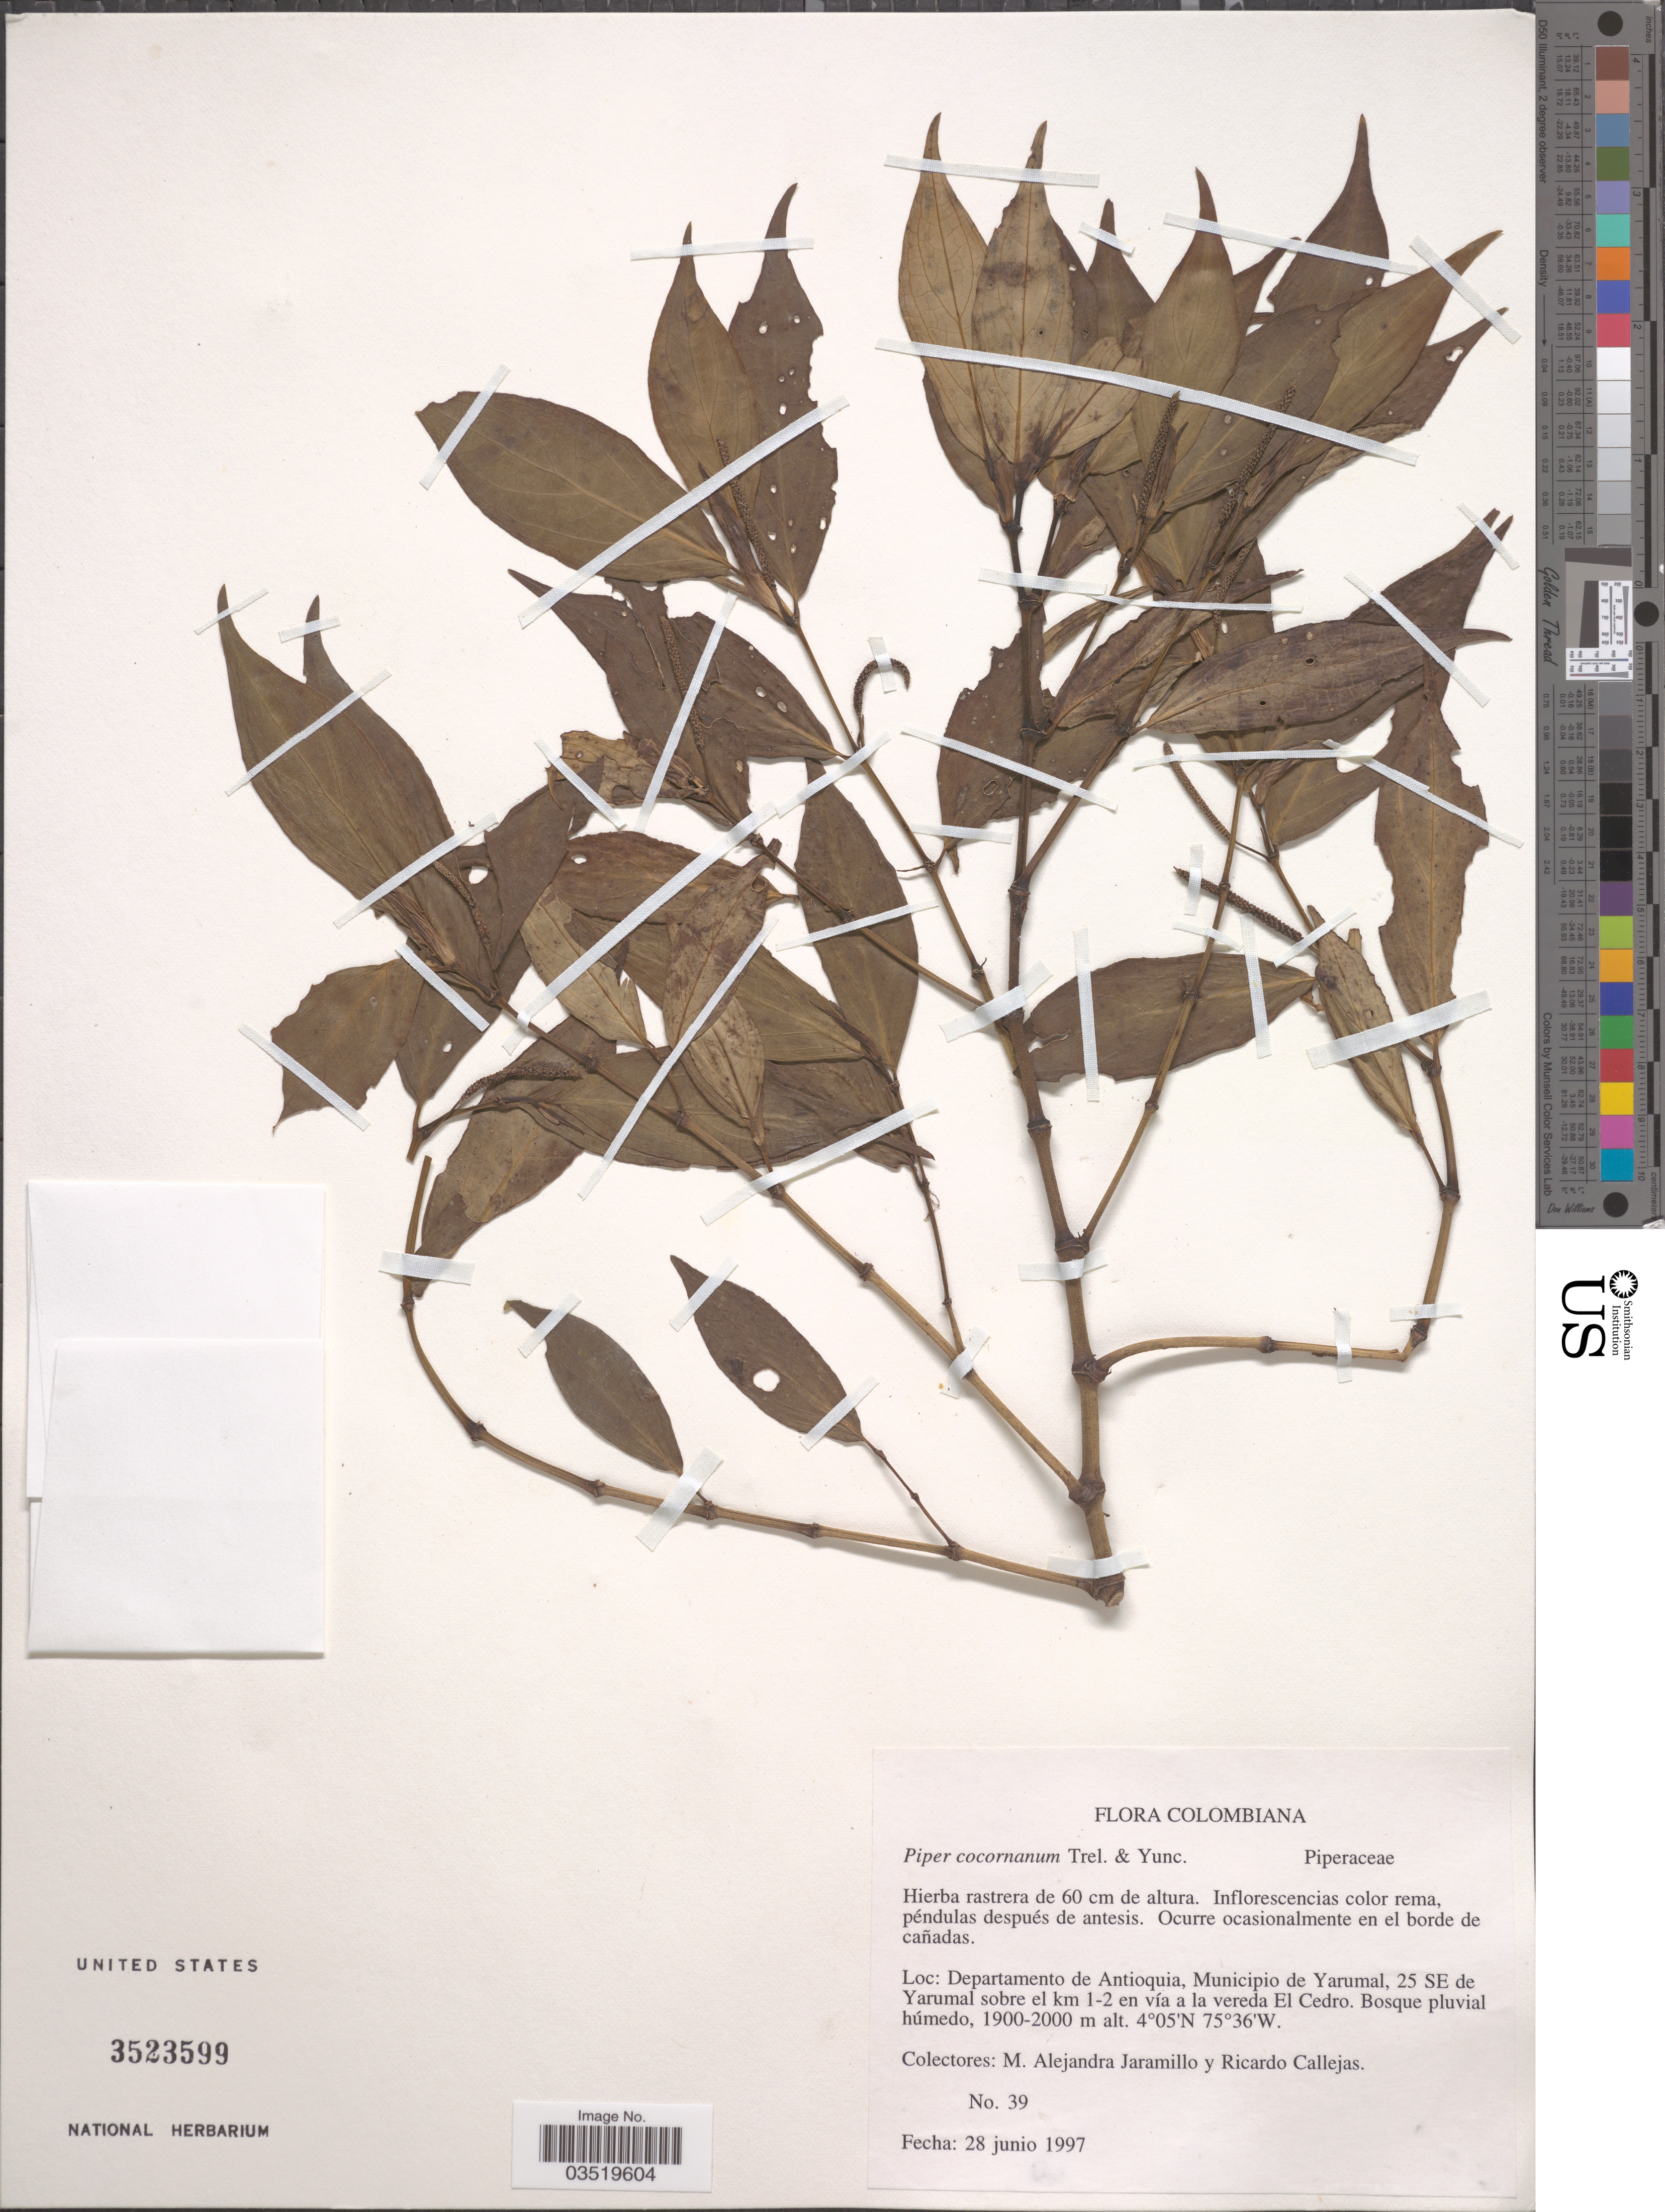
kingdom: Plantae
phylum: Tracheophyta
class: Magnoliopsida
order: Piperales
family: Piperaceae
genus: Piper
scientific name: Piper cocornanum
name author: Trel. & Yunck.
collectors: M. A. Jaramillo & R. Callejas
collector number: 39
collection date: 1997-06-28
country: Colombia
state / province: Antioquia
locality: Departamento de Antioquia, Municipio de Yarumal, 25 SE de Yarumal sobre el km 1-2 en vía a la vereda El Cedro.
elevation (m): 1900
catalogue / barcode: US 3523599